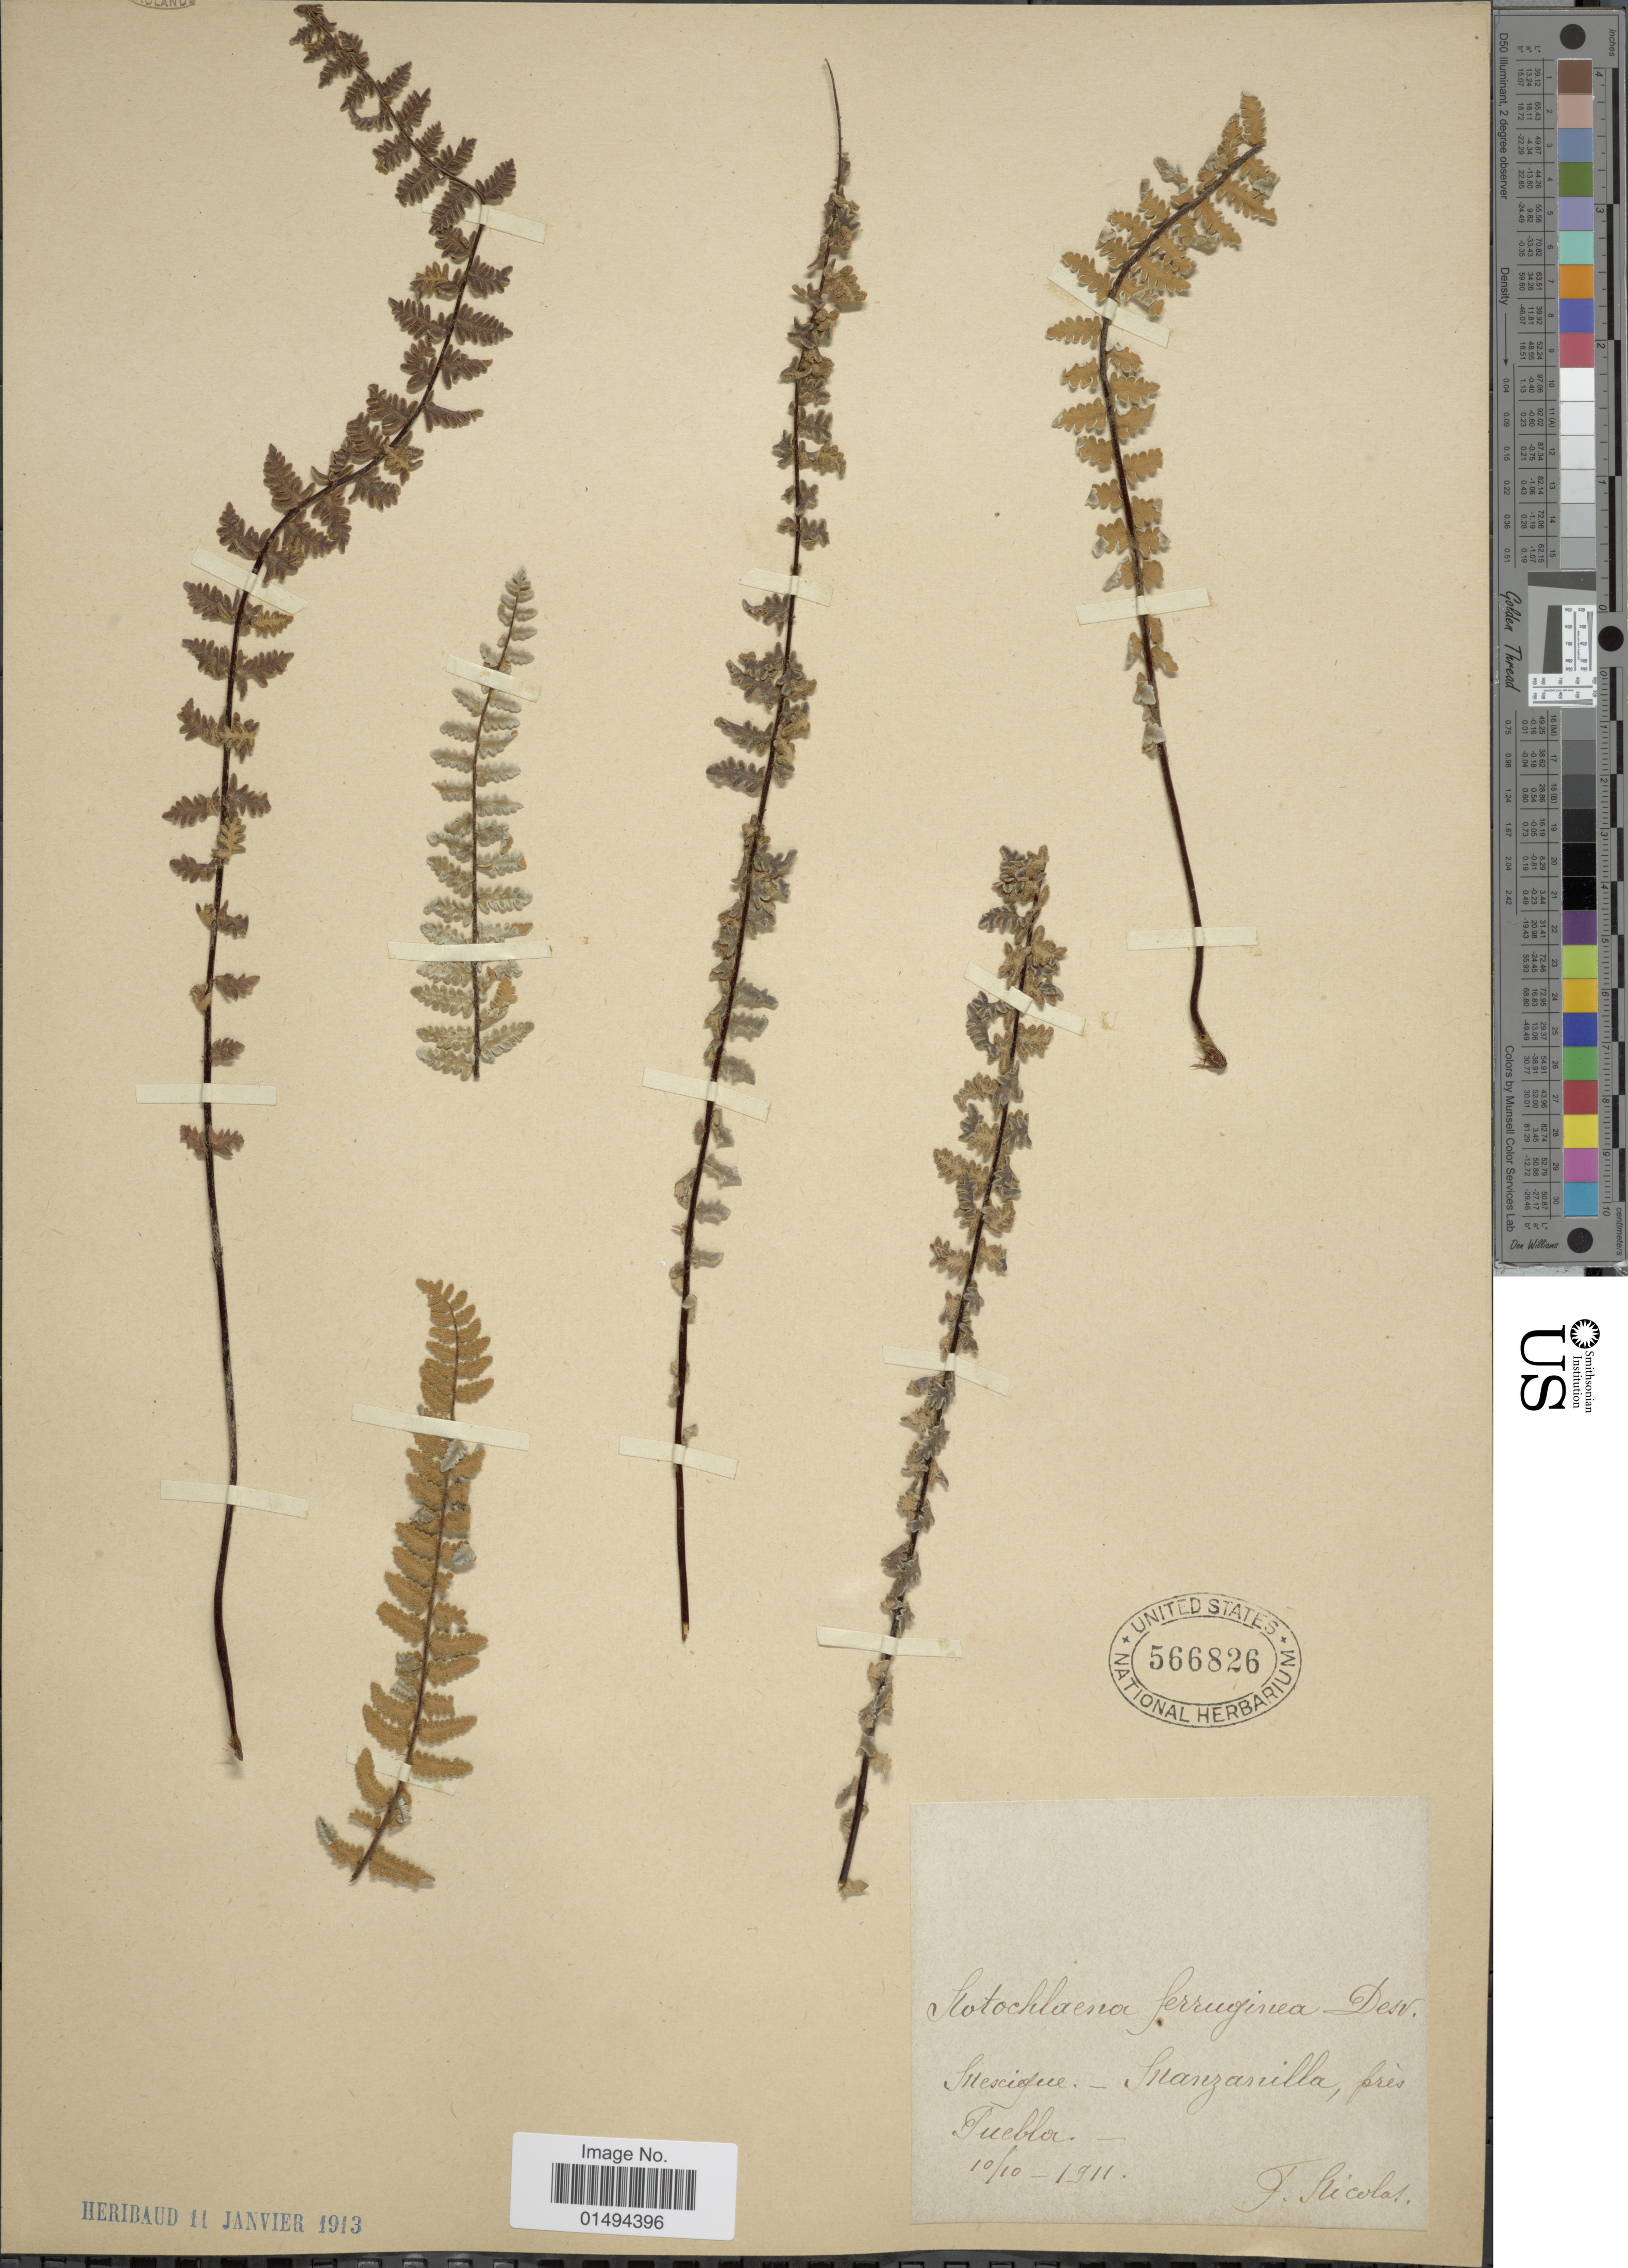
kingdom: Plantae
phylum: Tracheophyta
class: Polypodiopsida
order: Polypodiales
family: Pteridaceae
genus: Myriopteris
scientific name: Myriopteris aurea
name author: (Poir.) Grusz & Windham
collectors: F. Nicolas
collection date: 1911-10-10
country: Mexico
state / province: Puebla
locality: Manzanilla, pres Puebla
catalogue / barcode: US 566826